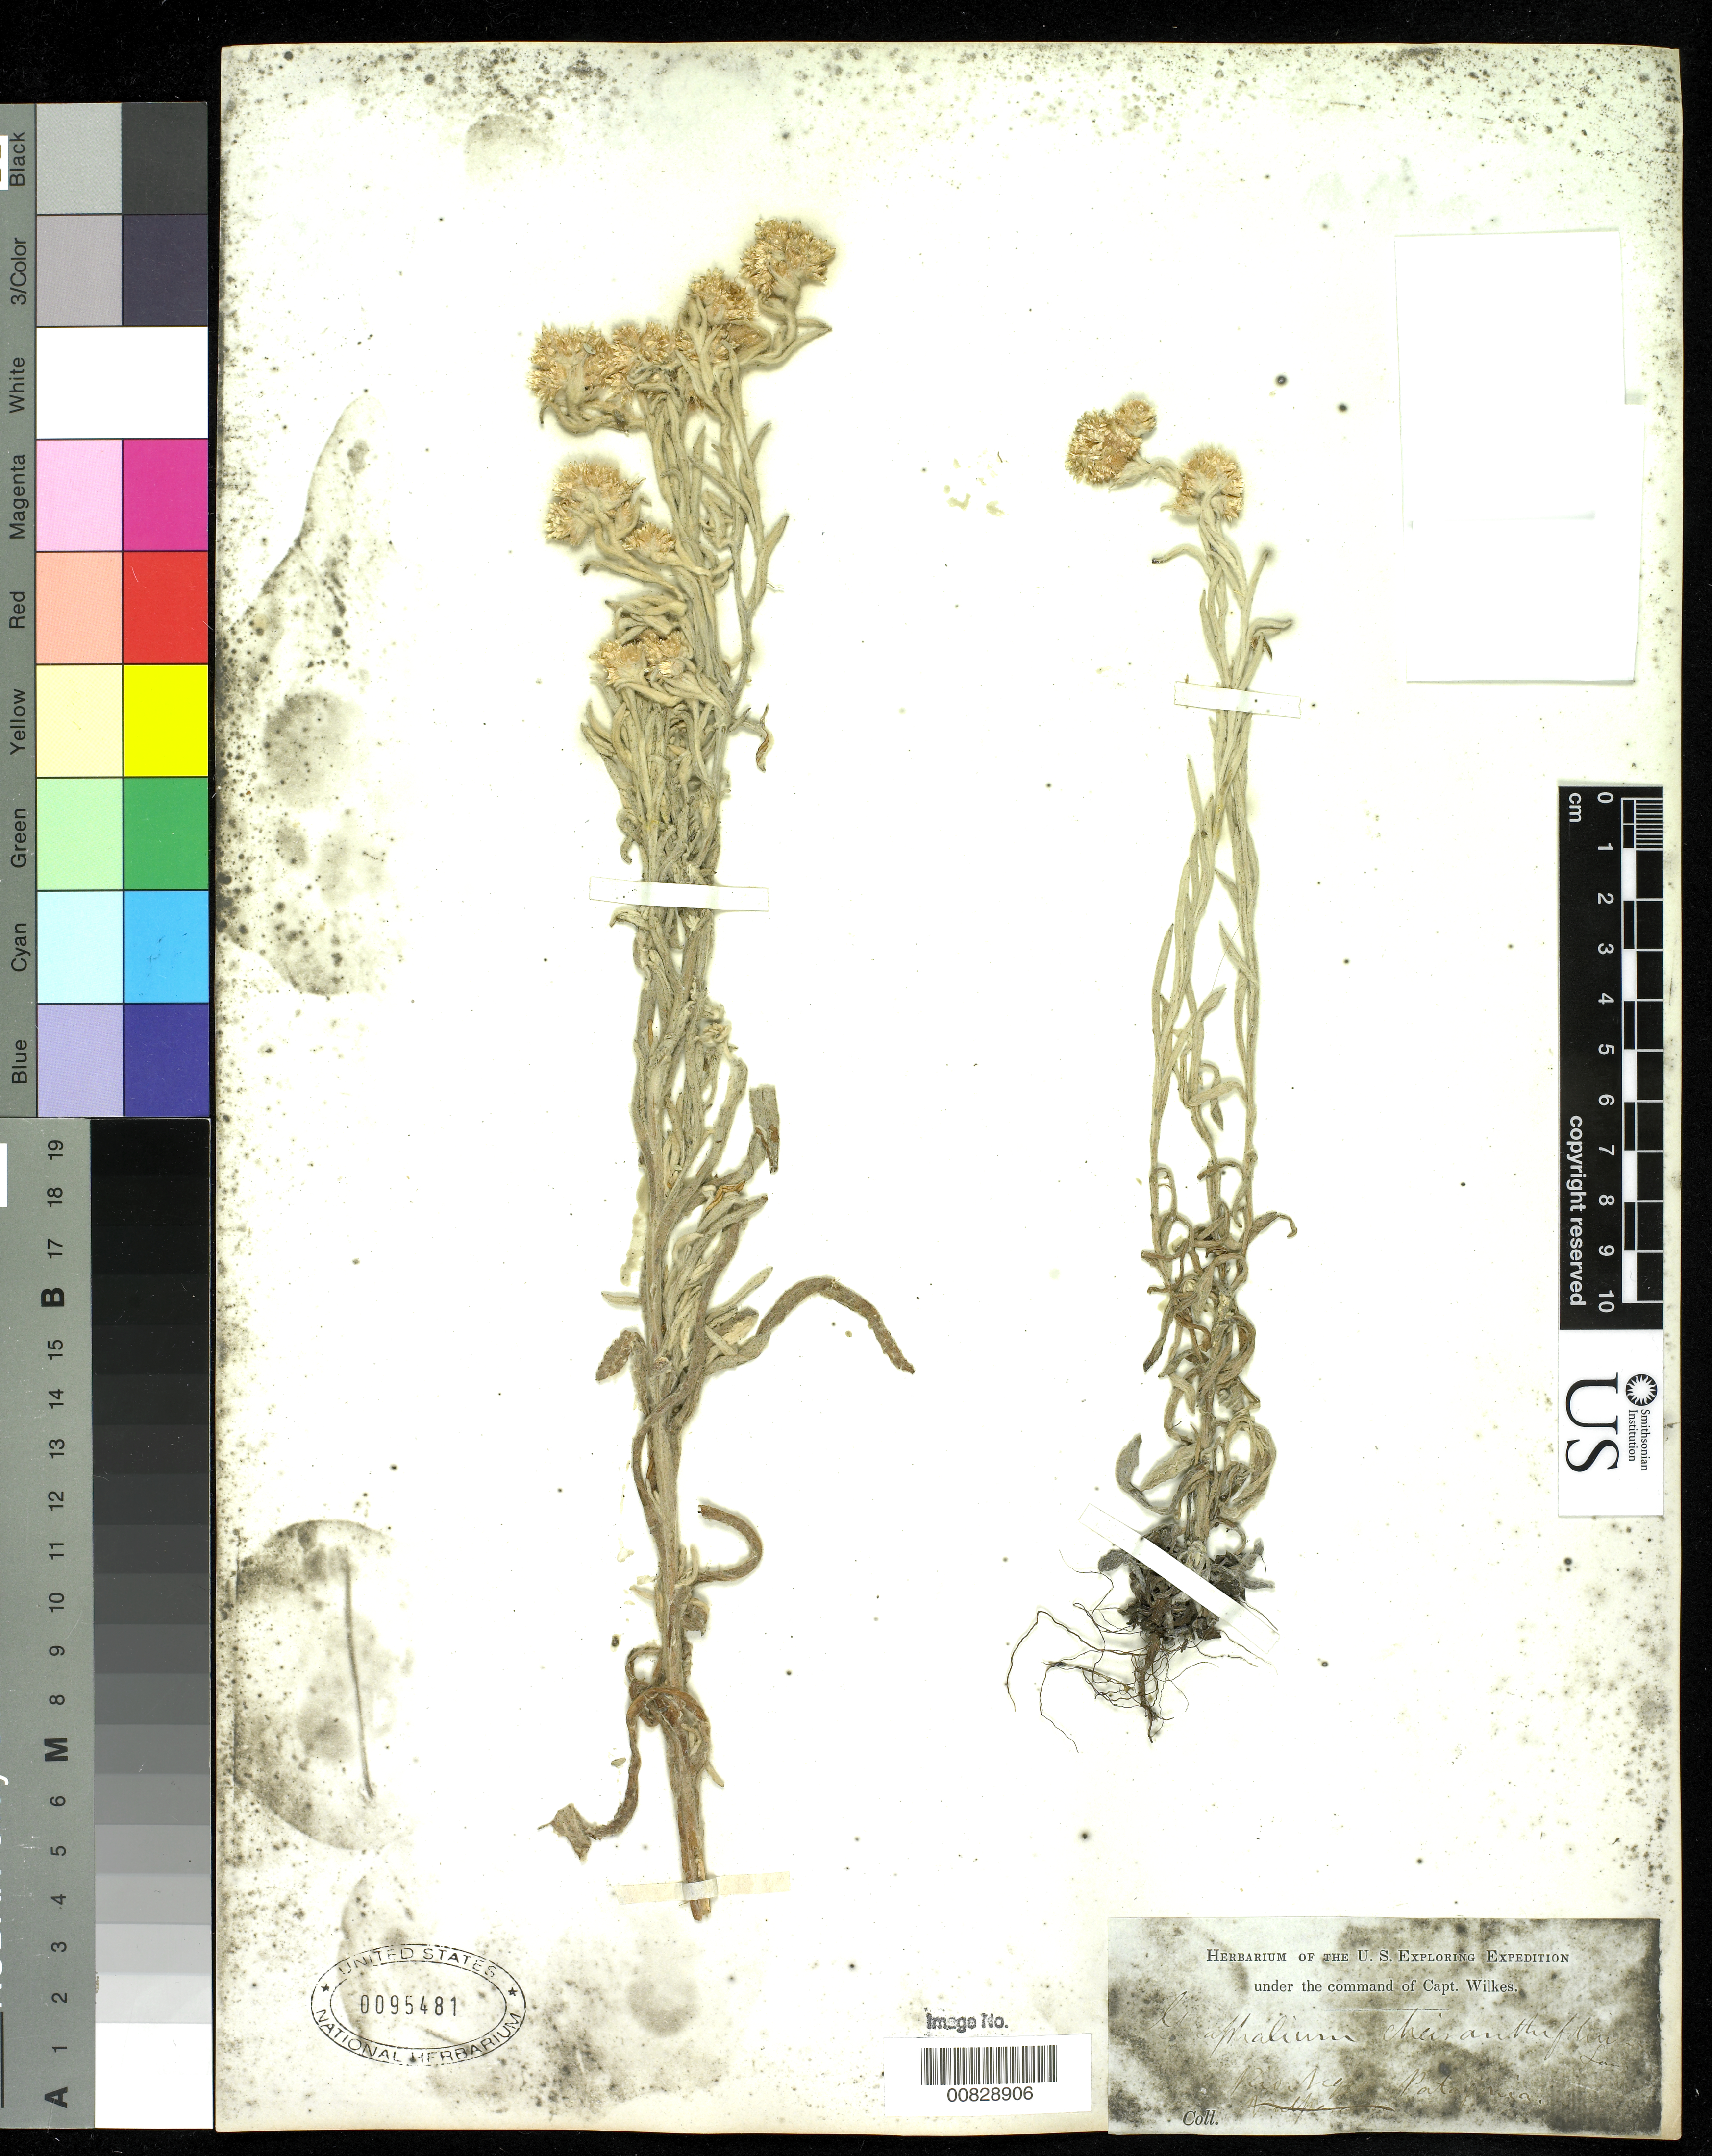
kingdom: Plantae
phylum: Tracheophyta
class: Magnoliopsida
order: Asterales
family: Asteraceae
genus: Gnaphalium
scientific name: Gnaphalium cheiranthifolium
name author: Bertero ex Lam.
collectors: Wilkes Explor. Exped.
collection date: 1838/1842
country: Chile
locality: Rio Negro, Patagonia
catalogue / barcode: US 95481